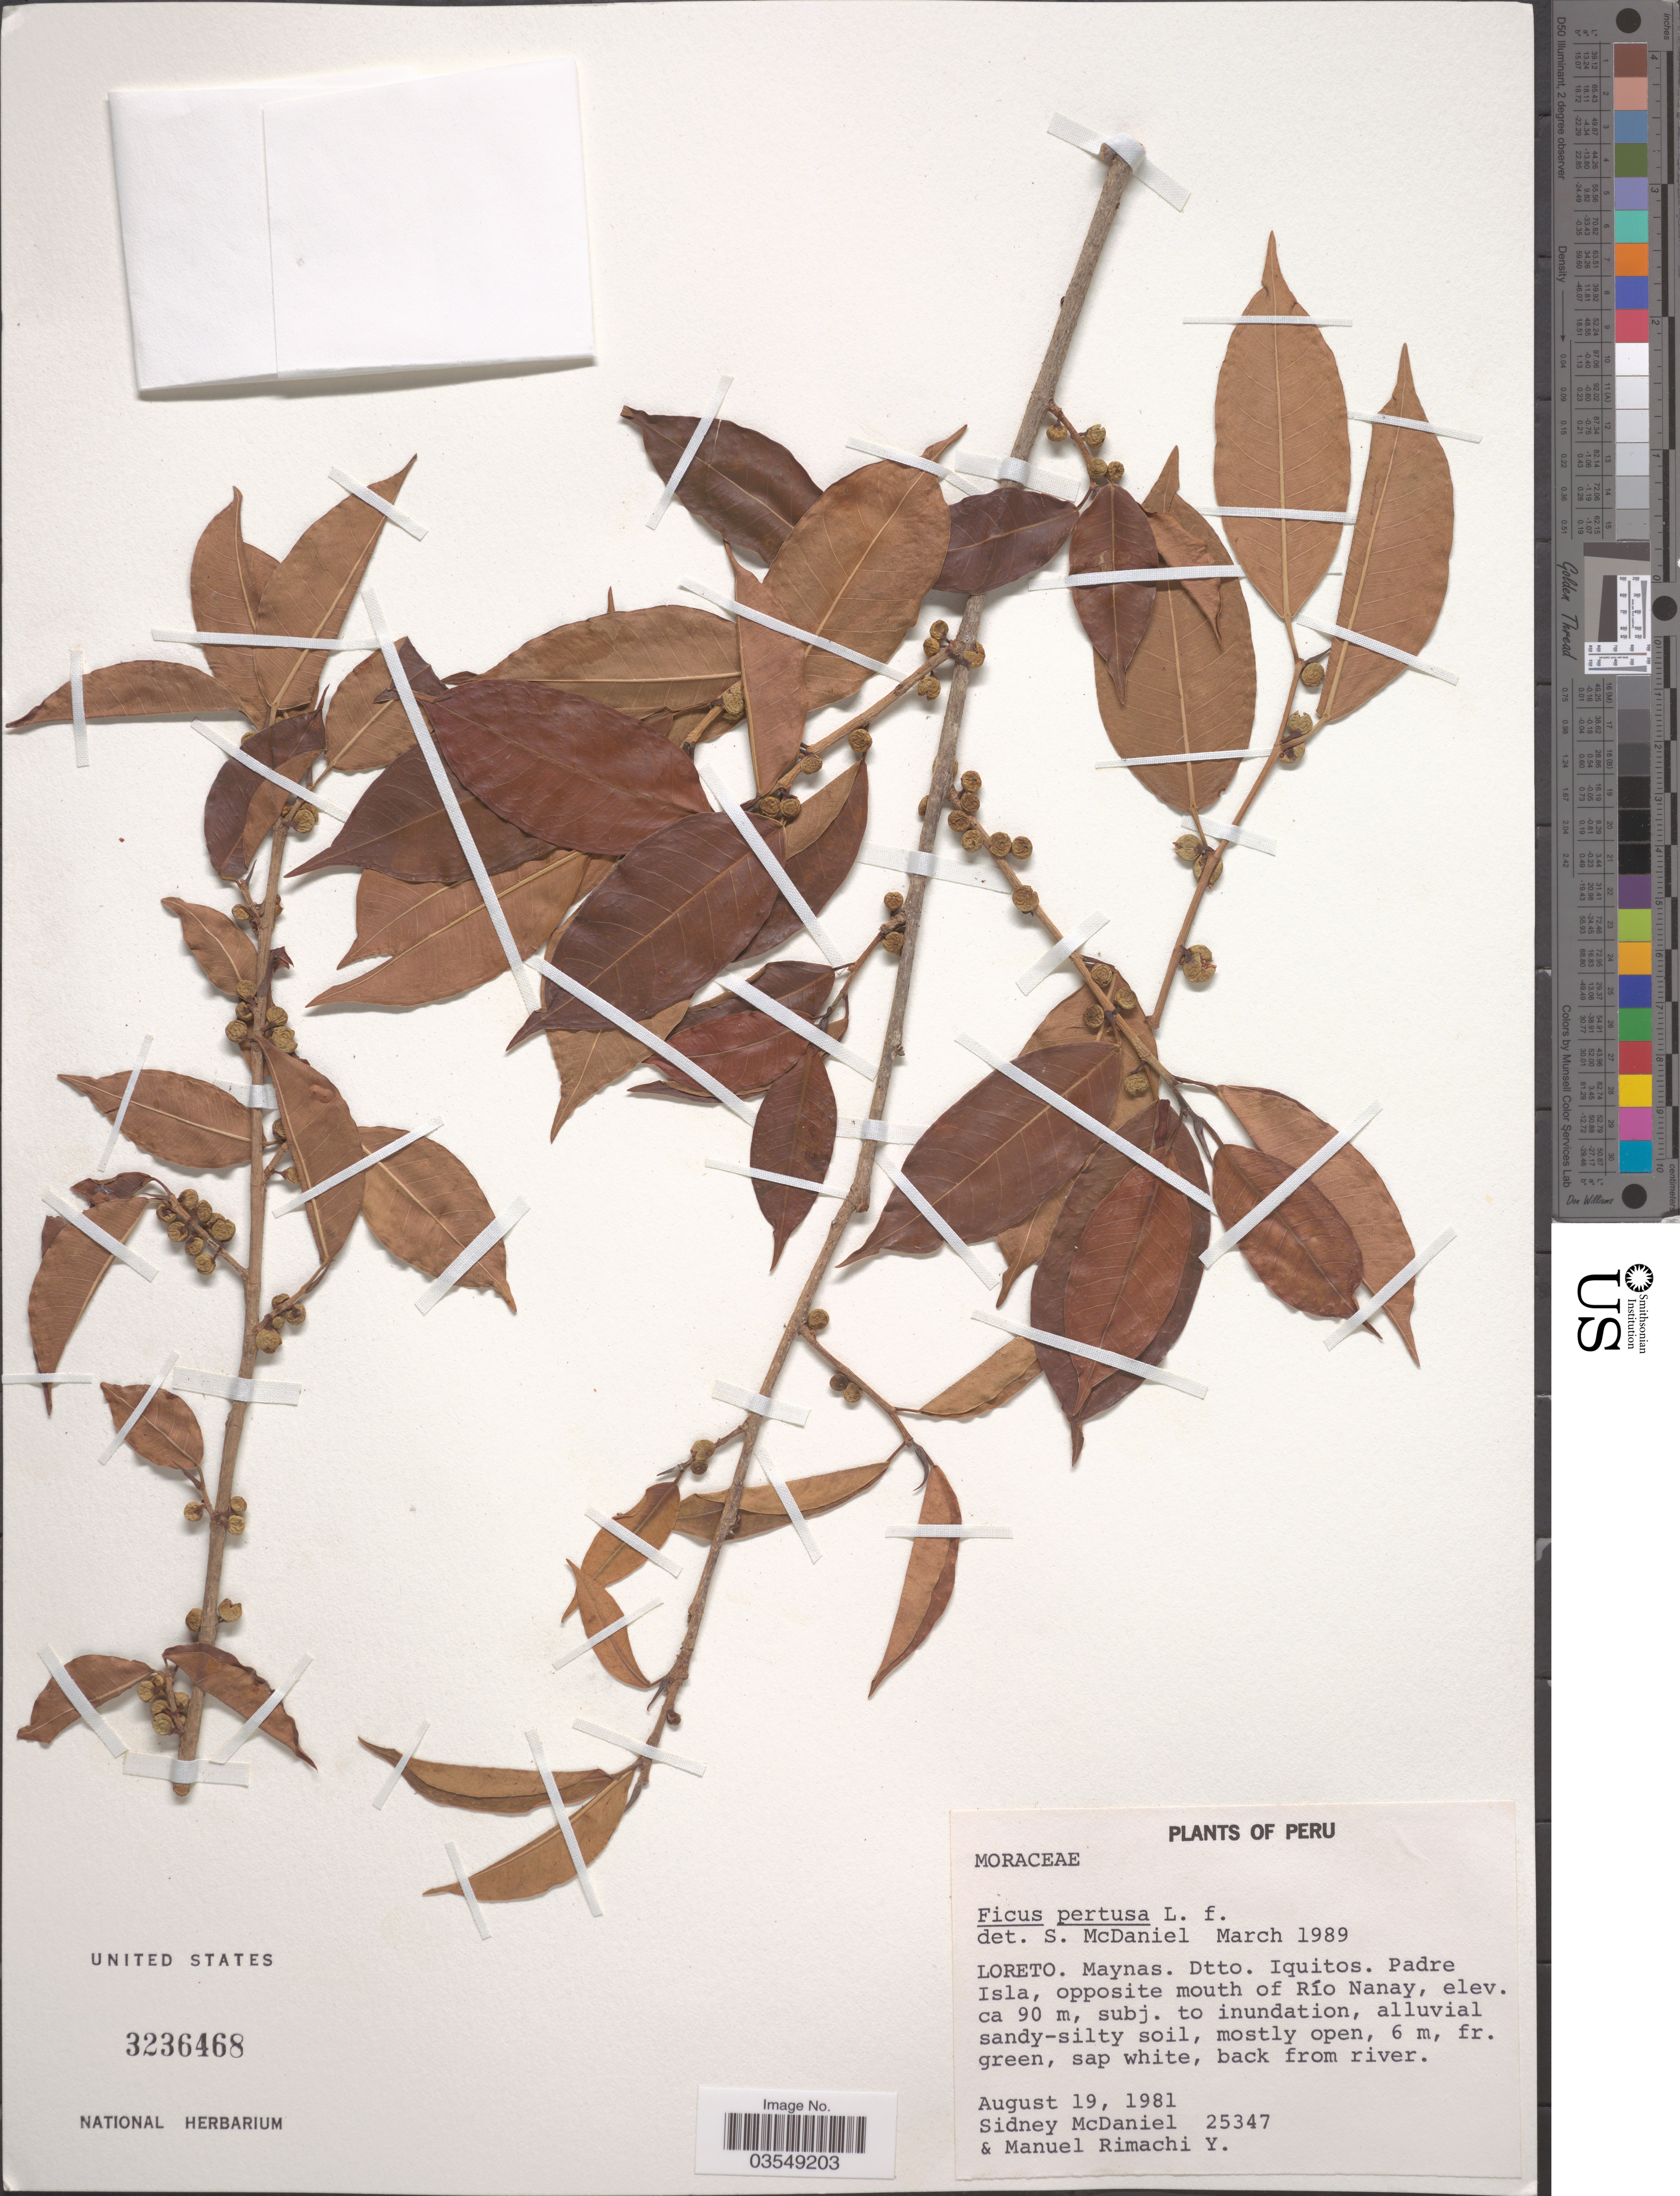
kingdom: Plantae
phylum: Tracheophyta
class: Magnoliopsida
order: Rosales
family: Moraceae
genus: Ficus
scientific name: Ficus pertusa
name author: L. f.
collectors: S. McDaniel & M. Rimachi Y.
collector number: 25347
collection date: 1981-08-19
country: Peru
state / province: Loreto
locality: Maynas. Dtto. Iquitos. Padre Isla, opposite mouth of Río Nanay.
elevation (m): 90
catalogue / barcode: US 3236468